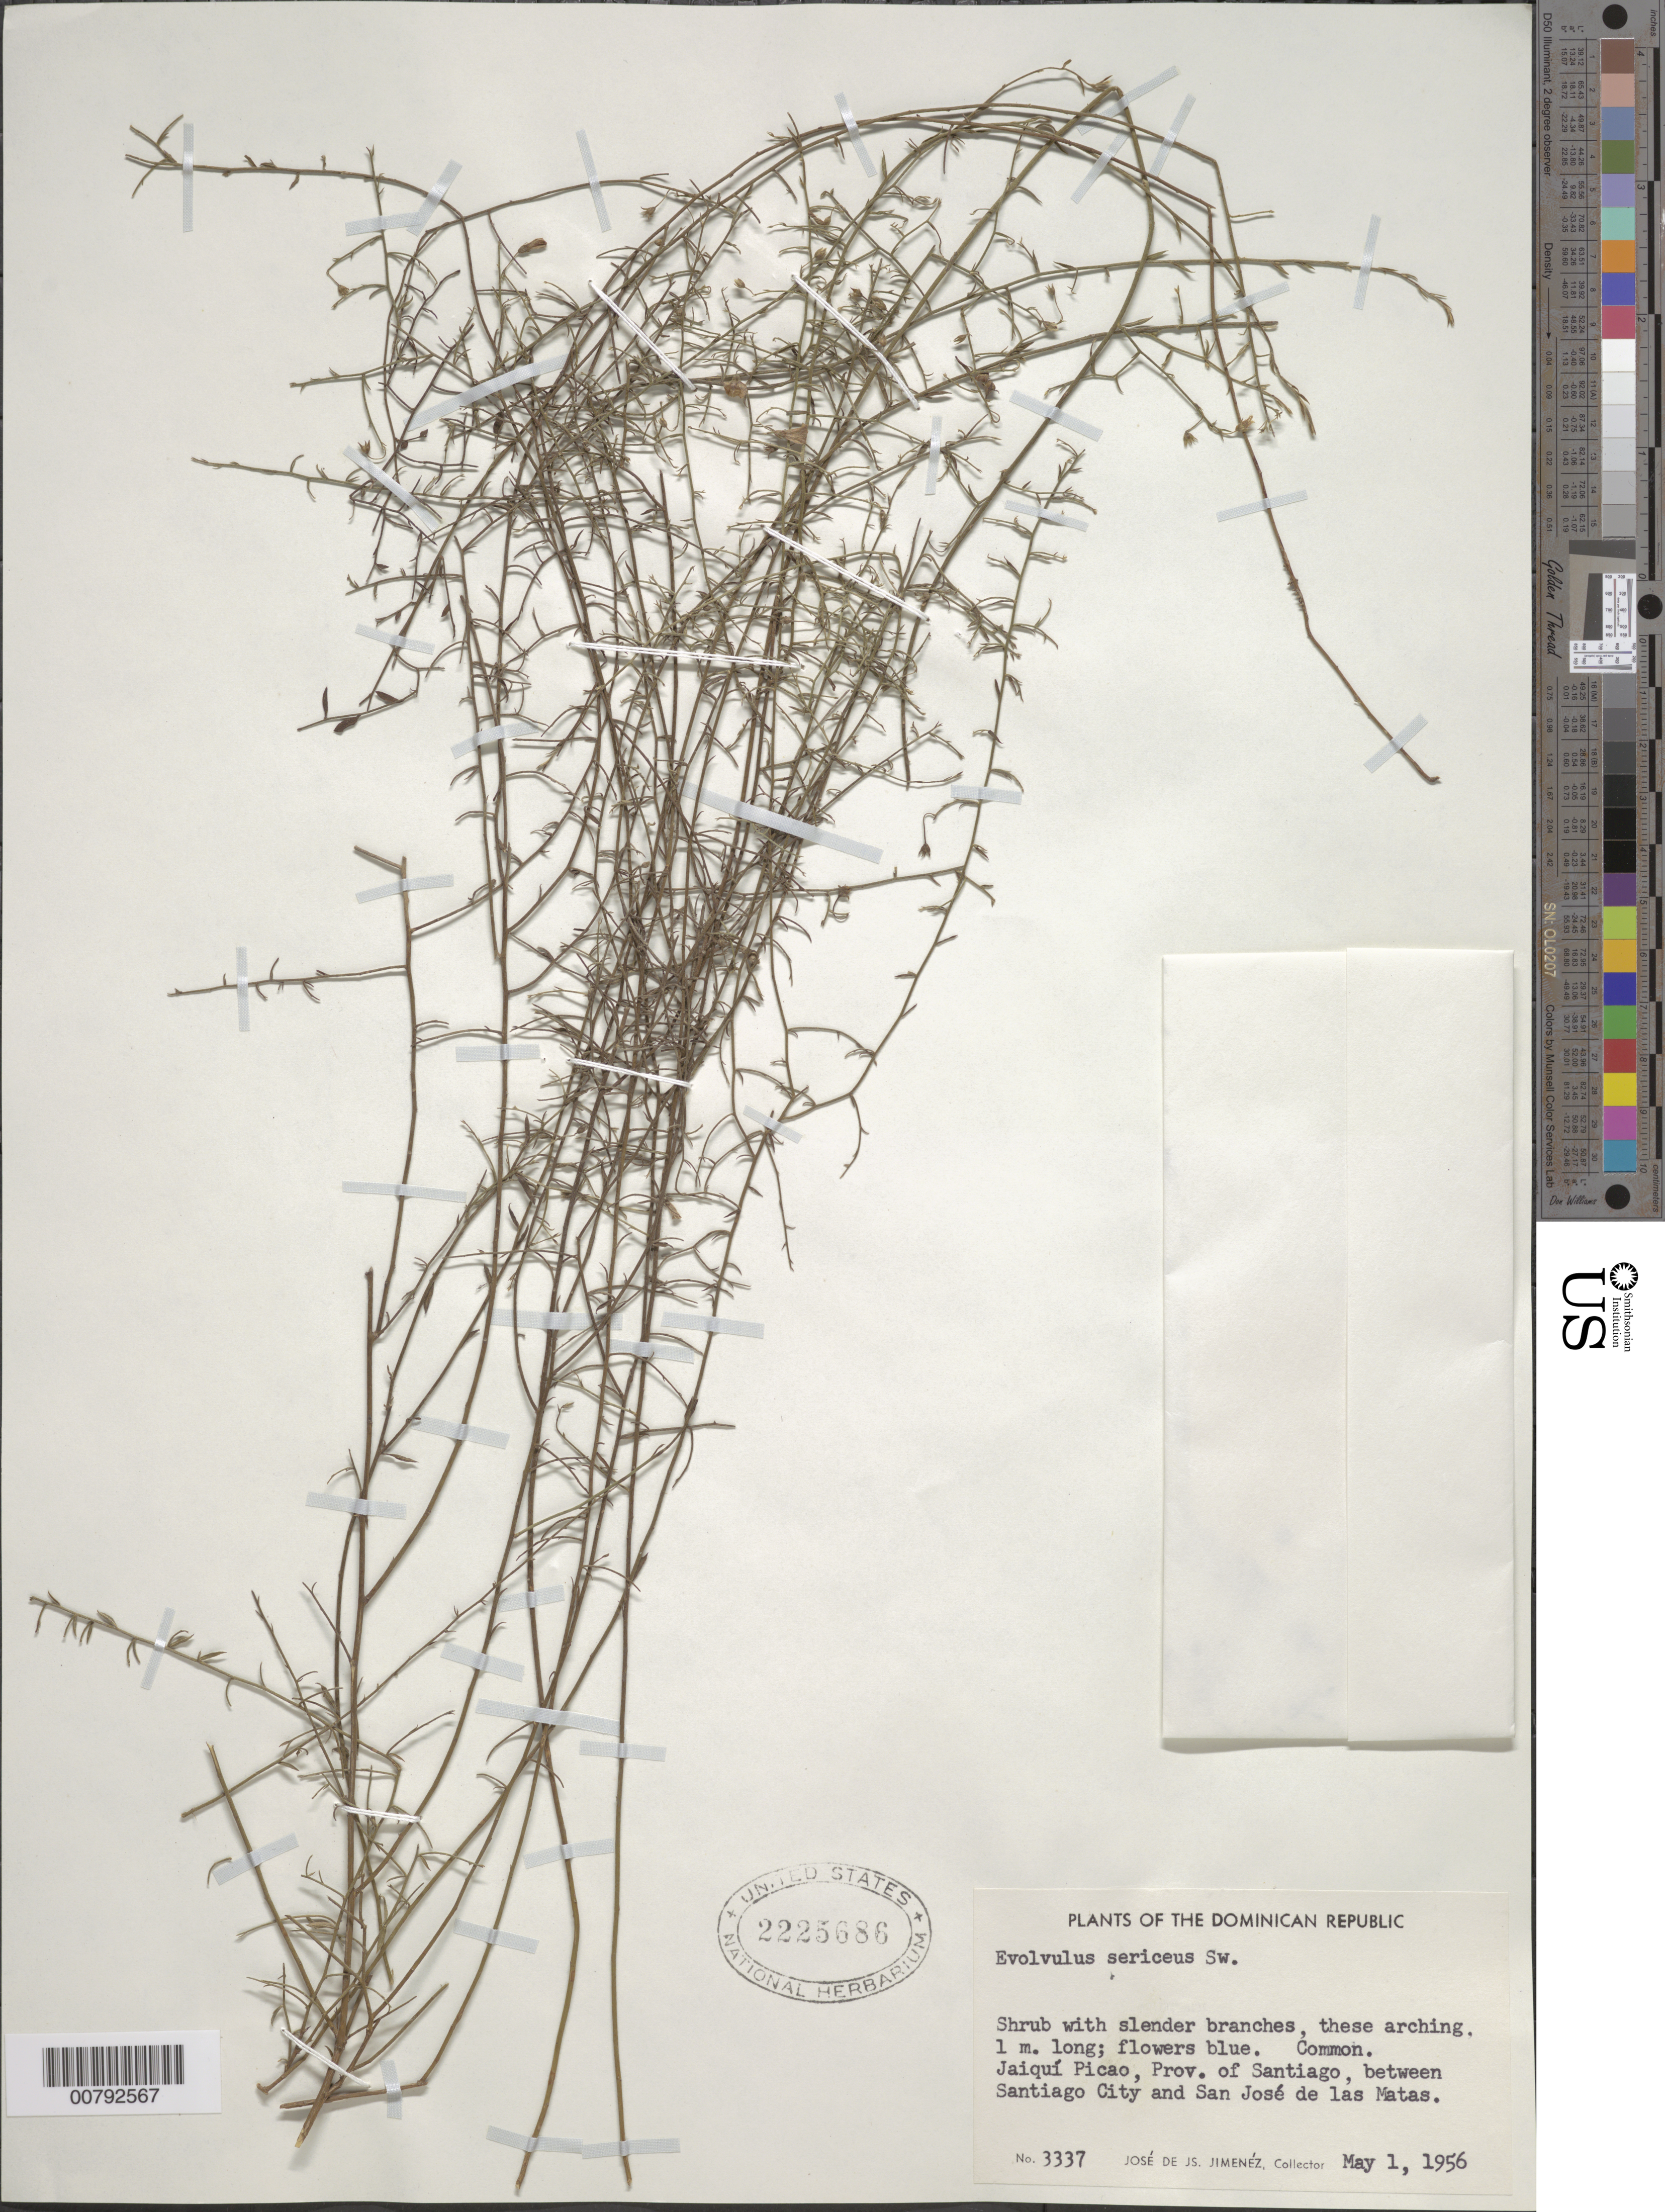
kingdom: Plantae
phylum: Tracheophyta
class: Magnoliopsida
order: Solanales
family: Convolvulaceae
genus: Evolvulus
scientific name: Evolvulus sericeus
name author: Sw.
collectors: J. J. Jiménez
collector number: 3337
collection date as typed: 01 May 1956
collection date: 1956-05-01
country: Dominican Republic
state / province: Santiago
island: Hispaniola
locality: Jaiquí Picao, between Santiago City and San José de las Matas.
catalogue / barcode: US 2225686